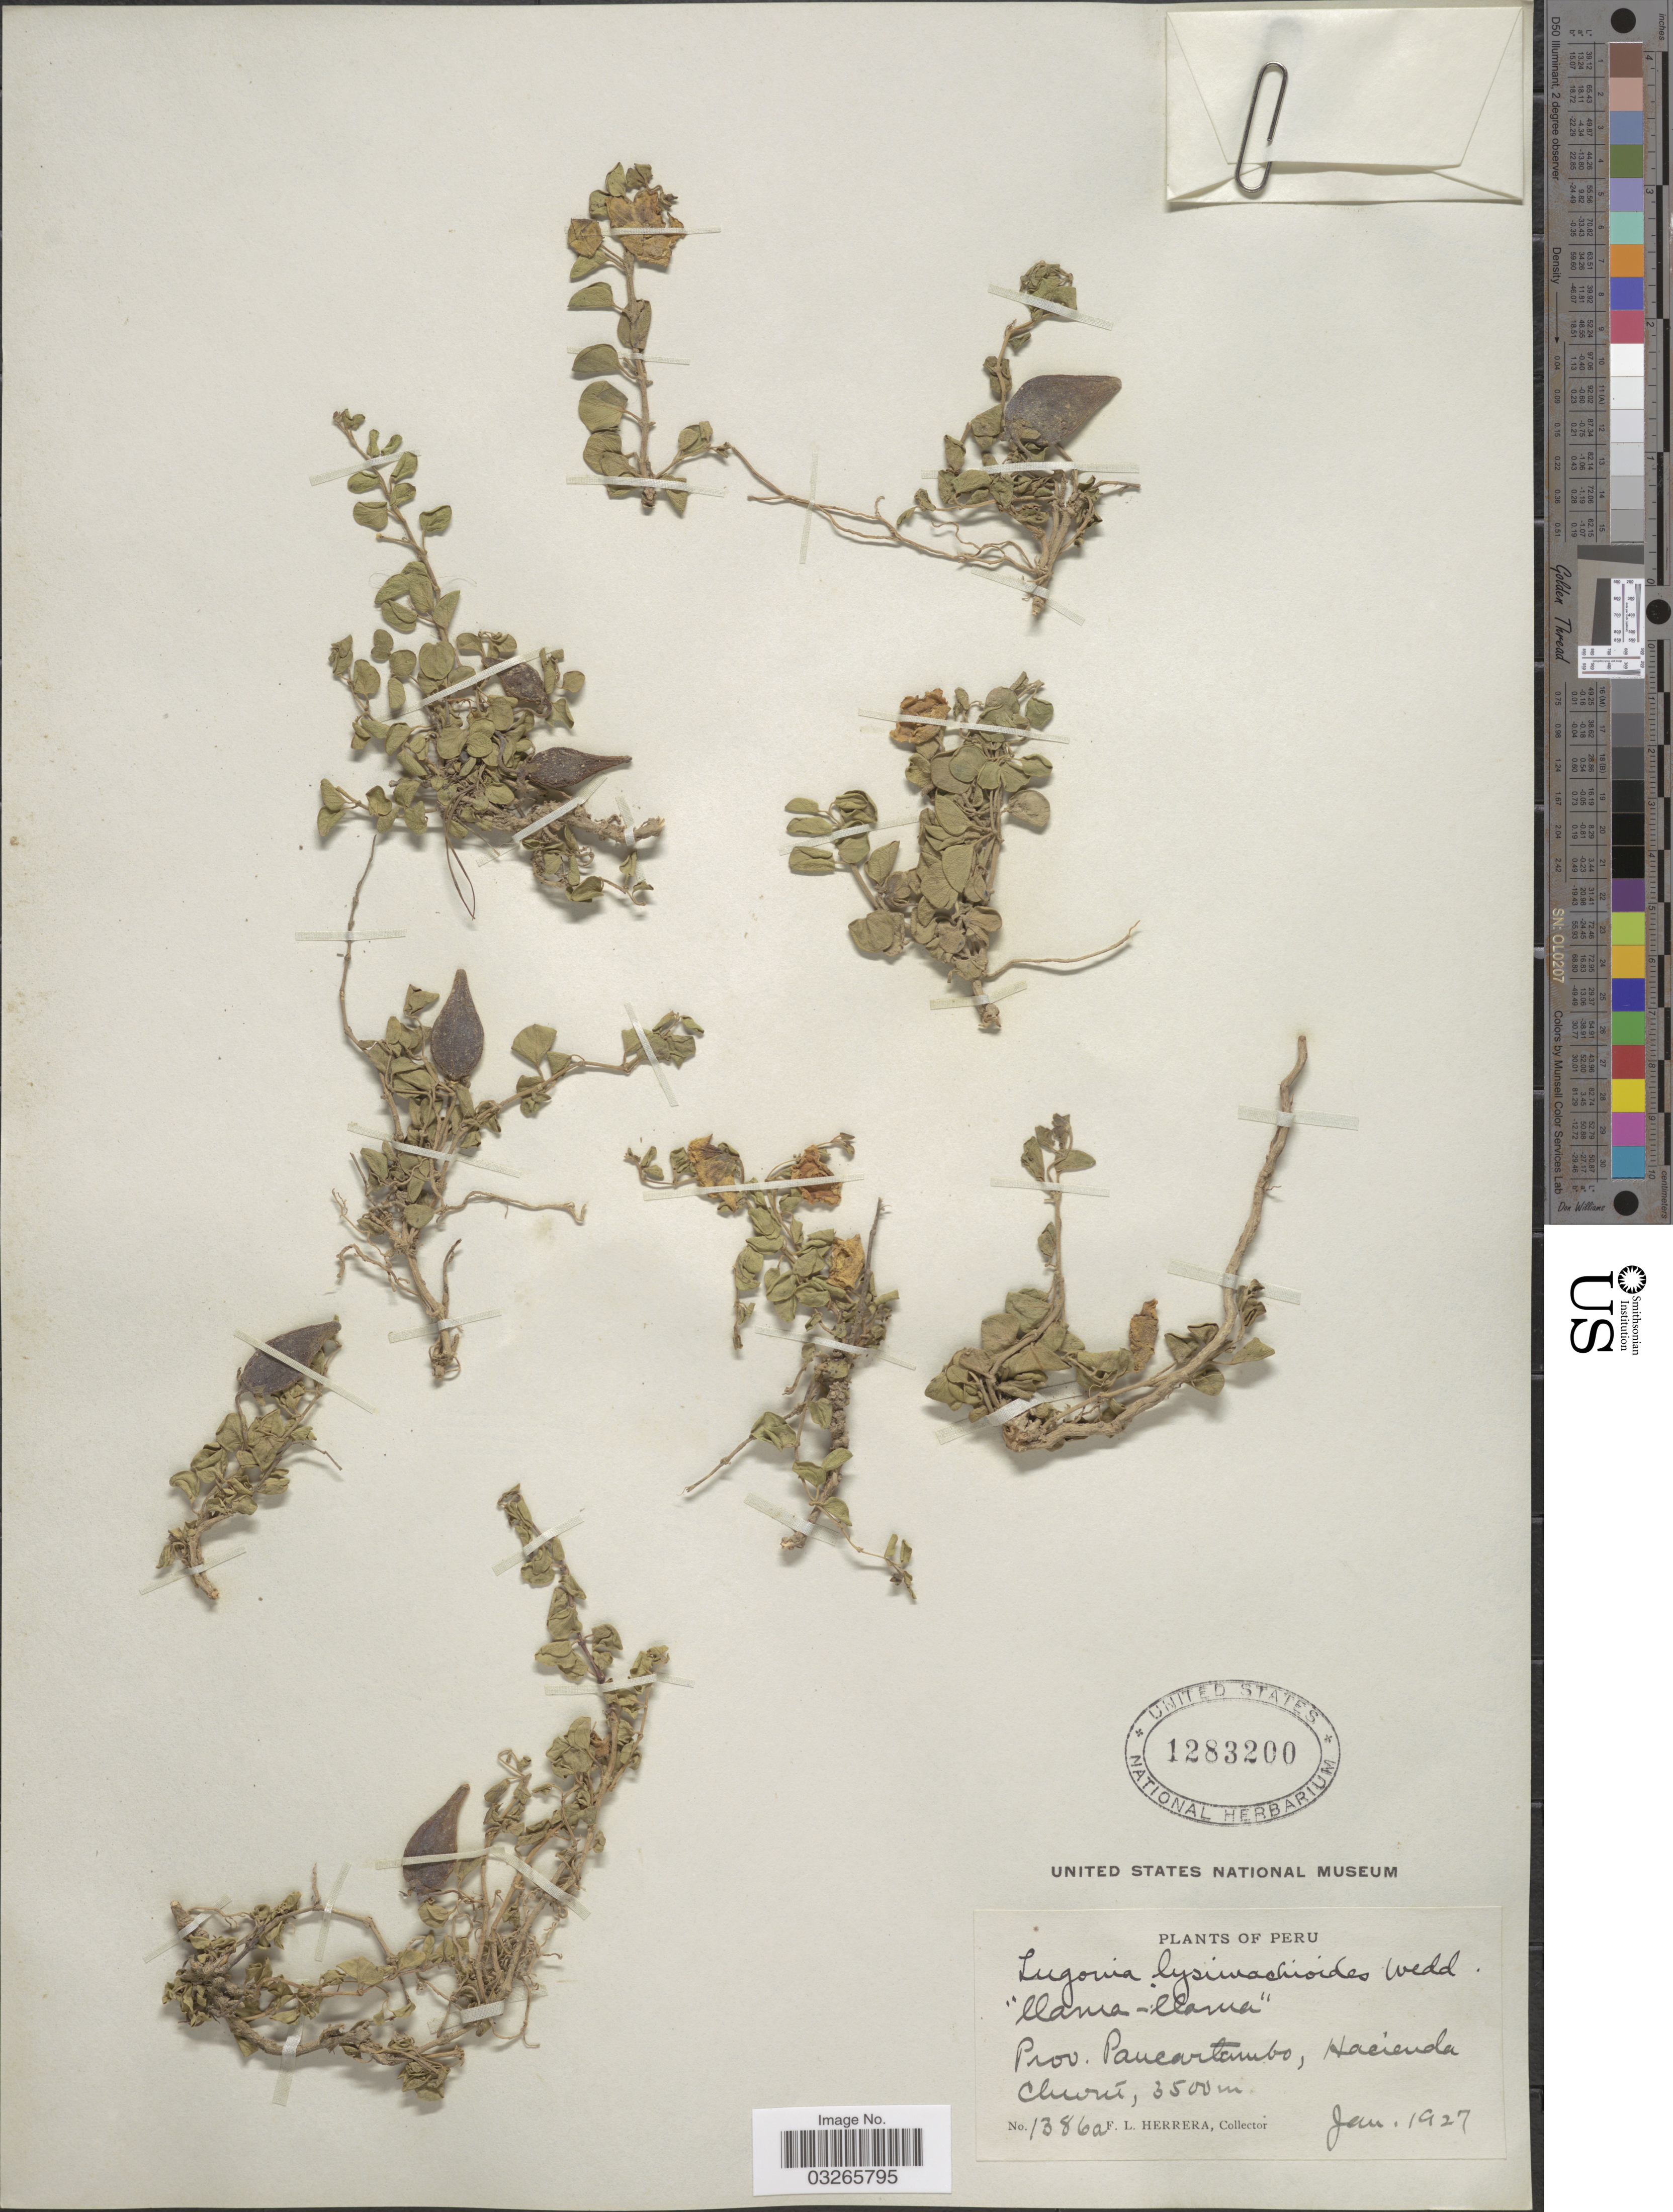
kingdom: Plantae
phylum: Tracheophyta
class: Magnoliopsida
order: Gentianales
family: Apocynaceae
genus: Sarcostemma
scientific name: Sarcostemma lysimachioides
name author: (Wedd.) R.W. Holm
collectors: F. L. Herrera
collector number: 1386a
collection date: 1927-01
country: Peru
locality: Prov. Paucartambo, Hacienda Churu.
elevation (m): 3500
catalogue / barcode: US 1283200